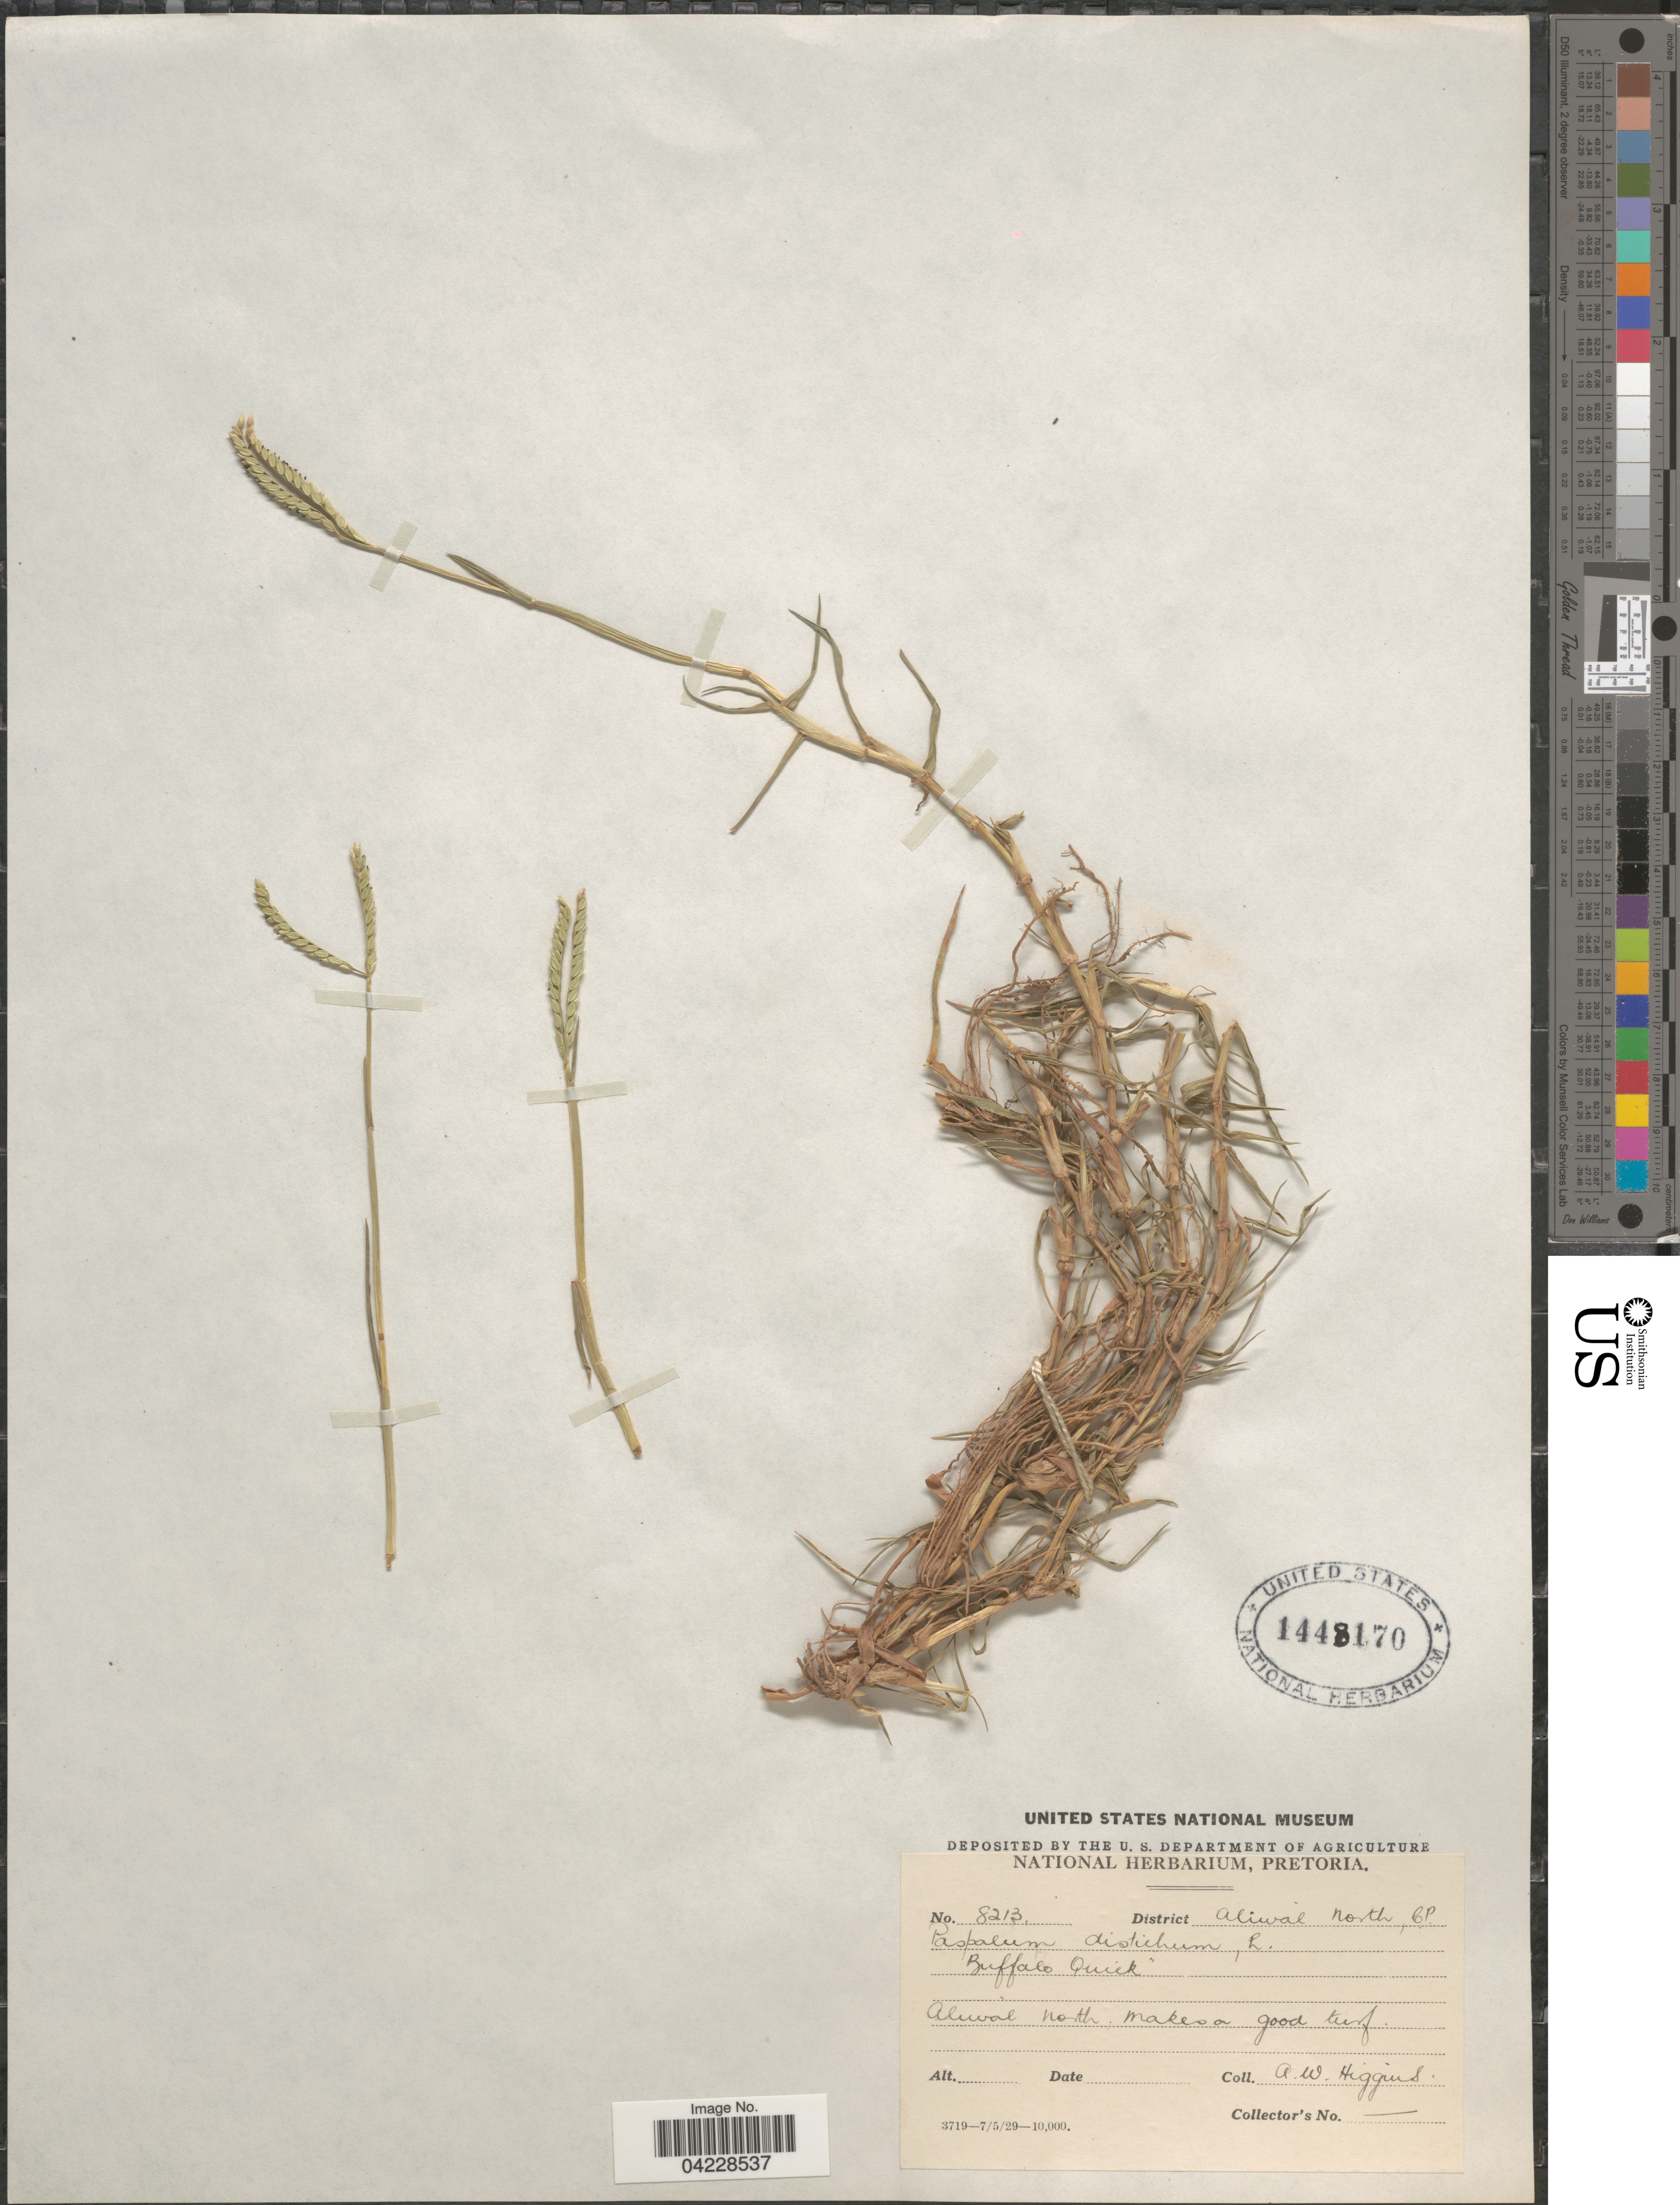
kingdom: Plantae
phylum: Tracheophyta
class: Liliopsida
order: Poales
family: Poaceae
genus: Paspalum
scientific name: Paspalum distichum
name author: L.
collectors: A. Higgins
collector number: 8213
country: South Africa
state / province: Eastern Cape / Free State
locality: District Aliwal North, CP. Aliwal North. Makes a good turf.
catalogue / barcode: US 1448170